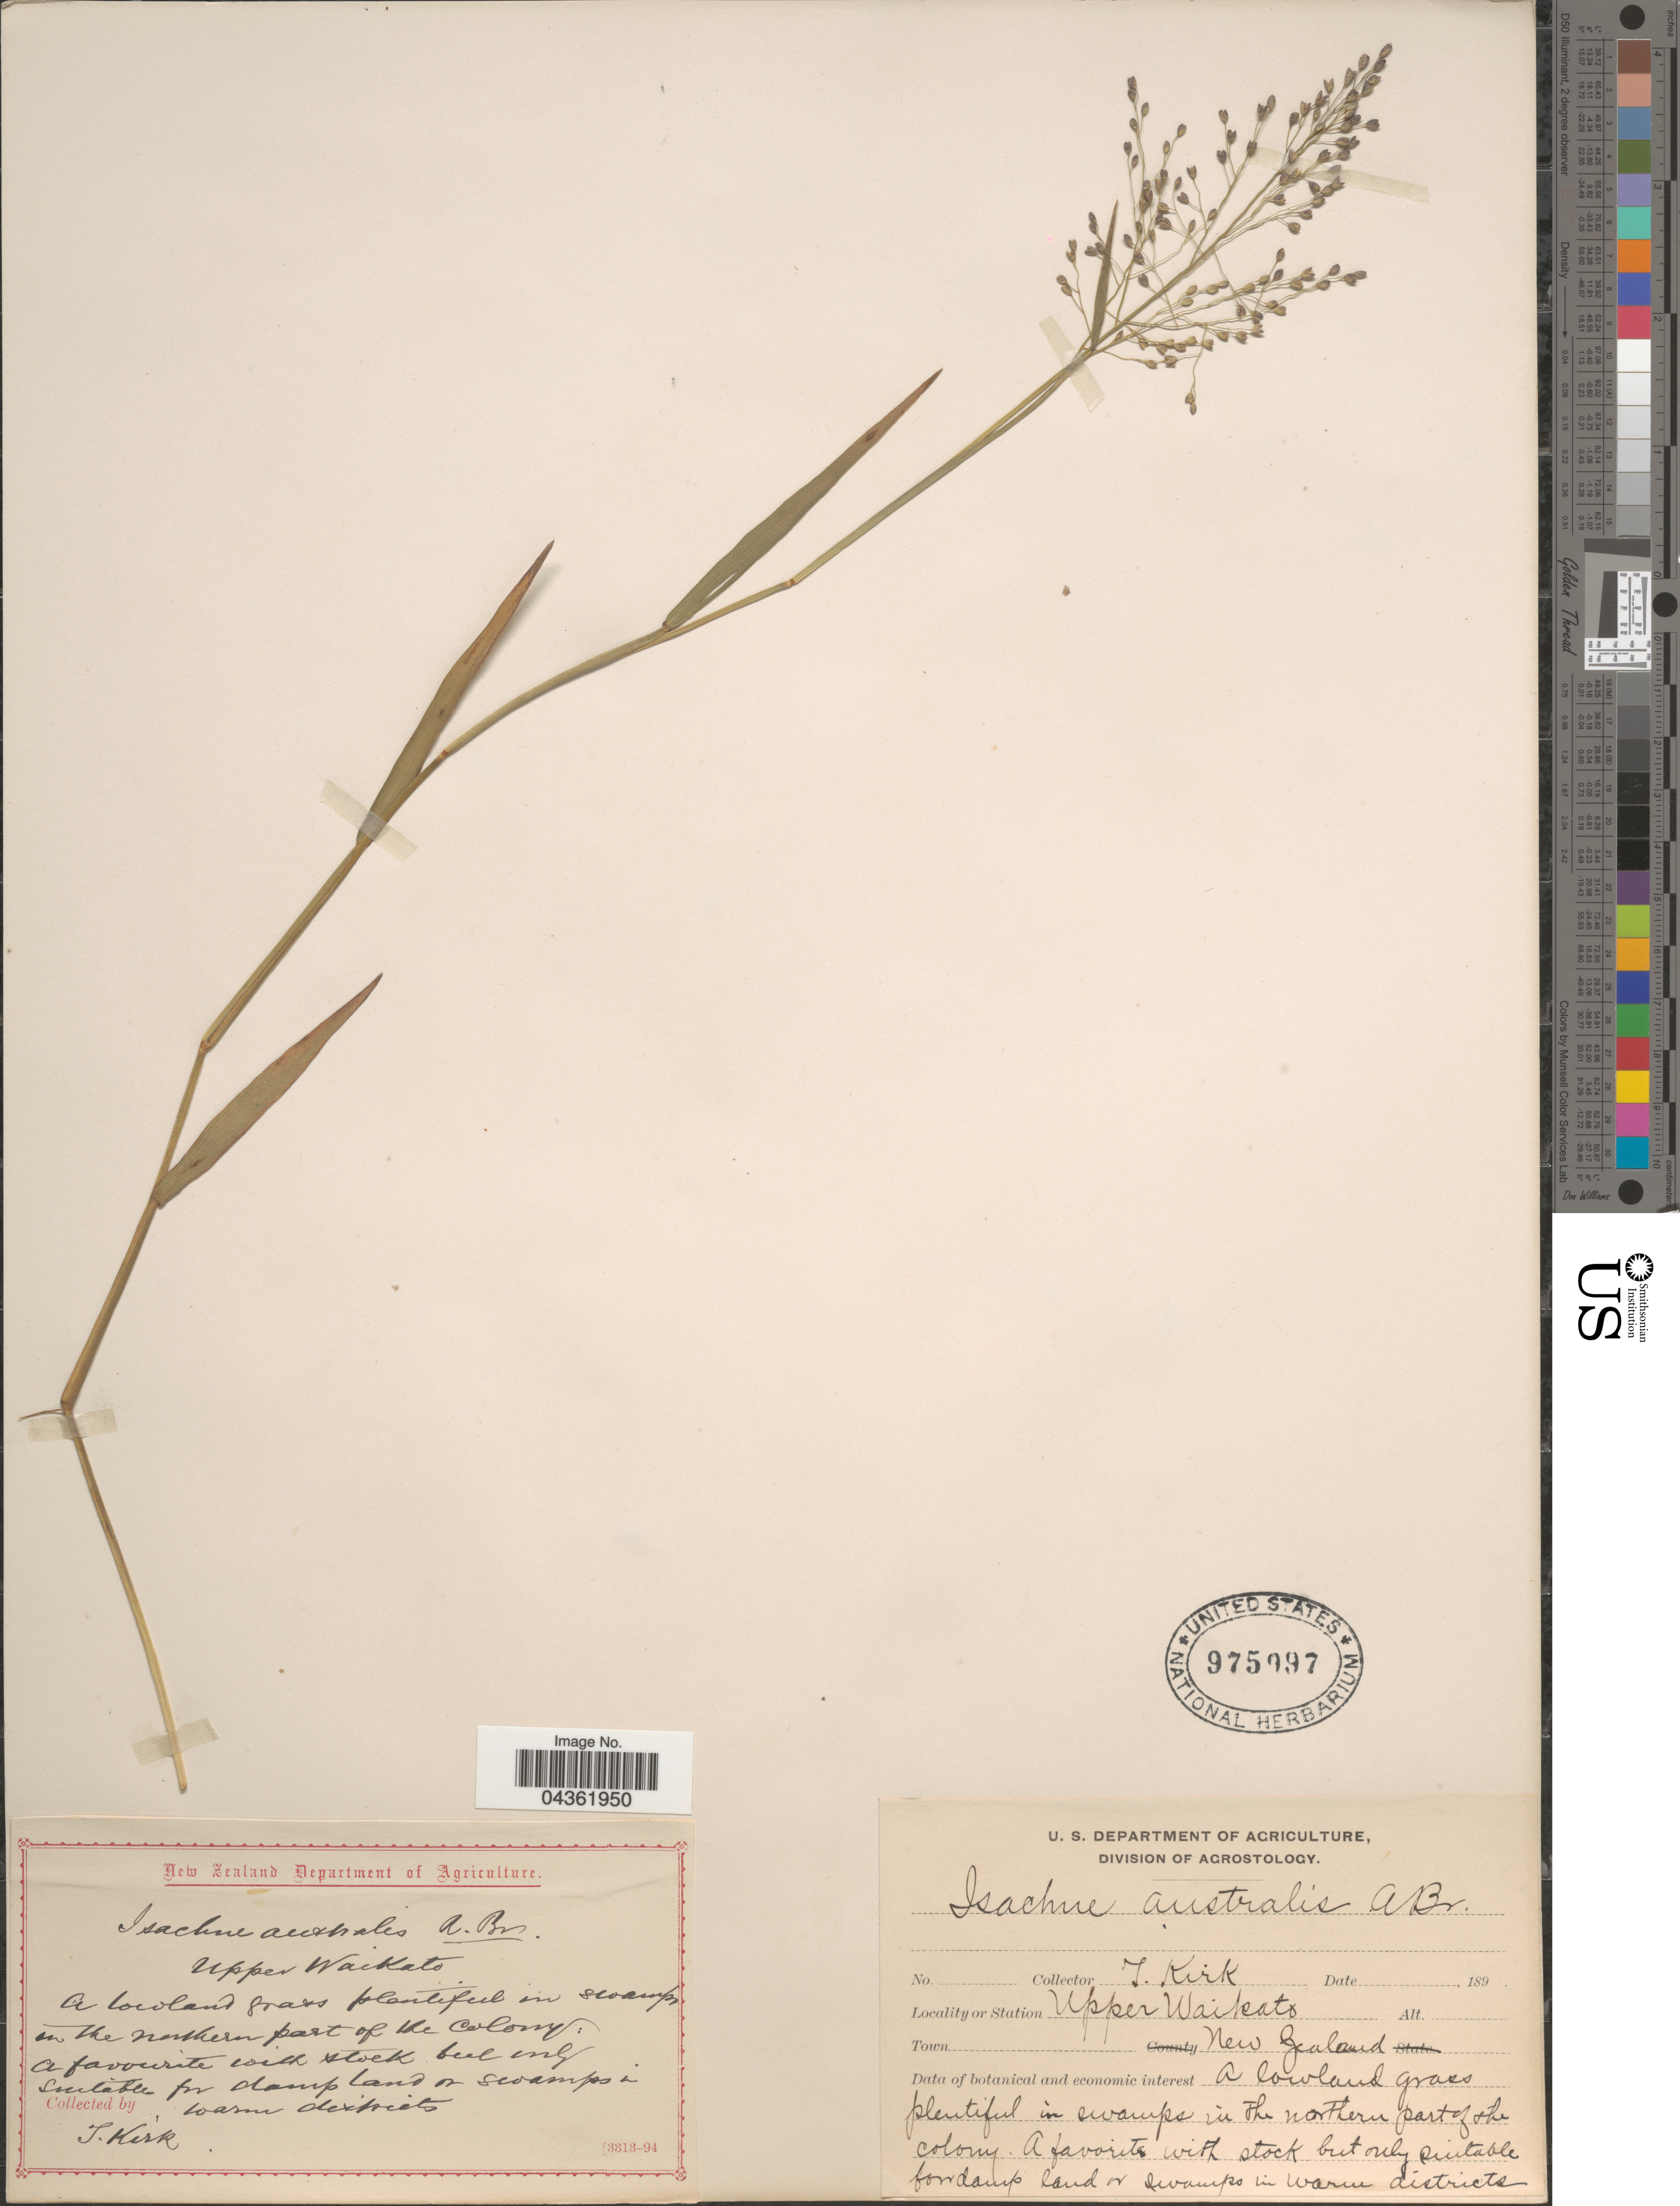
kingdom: Plantae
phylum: Tracheophyta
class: Liliopsida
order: Poales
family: Poaceae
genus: Isachne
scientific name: Isachne globosa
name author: (Thunb.) Kuntze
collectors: T. Kirk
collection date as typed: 189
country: New Zealand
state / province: Waikato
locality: Station Upper Waikato.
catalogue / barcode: US 975097